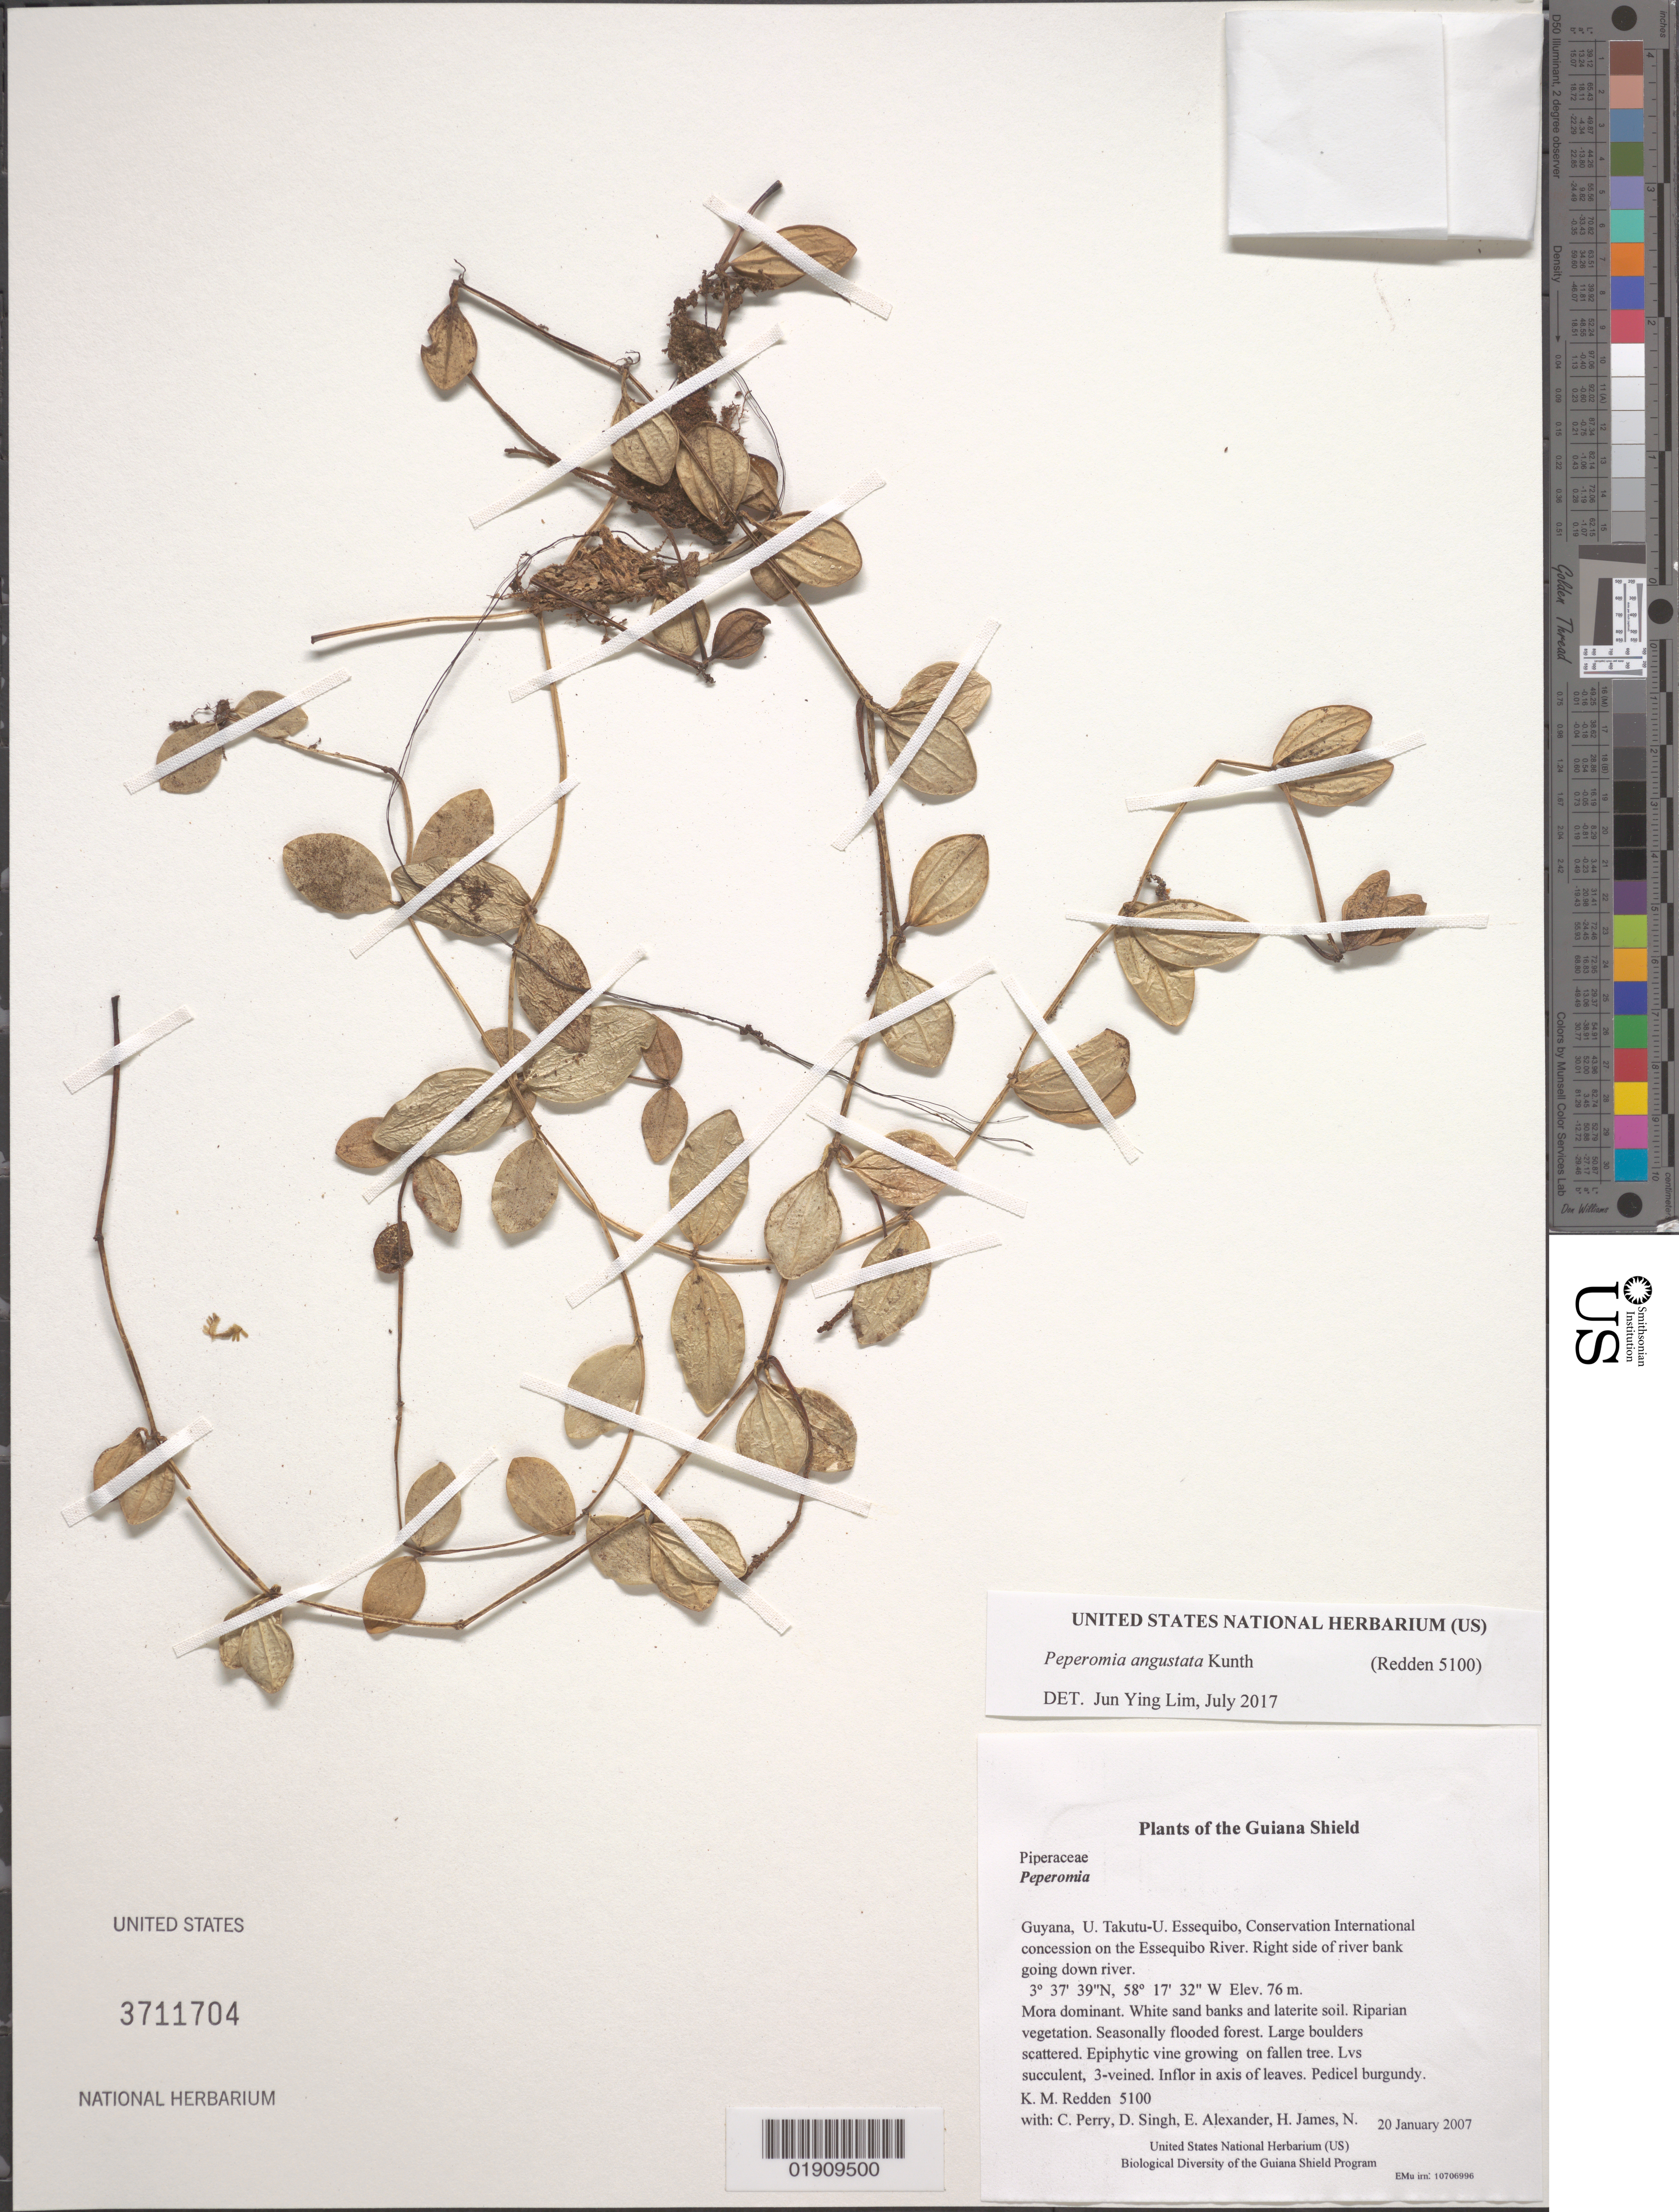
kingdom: Plantae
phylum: Tracheophyta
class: Magnoliopsida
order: Piperales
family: Piperaceae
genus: Peperomia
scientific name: Peperomia quadrangularis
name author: (J.V. Thomps.) A. Dietr.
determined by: Jiménez, José Estaban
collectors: K. M. Redden, C. Perry, D. Singh, E. Alexander, H. James, N. John, H. Simon & E. Joseph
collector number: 5100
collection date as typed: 20 January 2007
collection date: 2007-01-20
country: Guyana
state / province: U. Takutu-U. Essequibo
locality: Conservation International concession on the Essequibo River. Right side of river bank going down river.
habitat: Mora dominant. White sand banks and laterite soil. Riparian vegetation. Seasonally flooded forest. Large boulders scattered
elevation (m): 76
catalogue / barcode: US 3711704